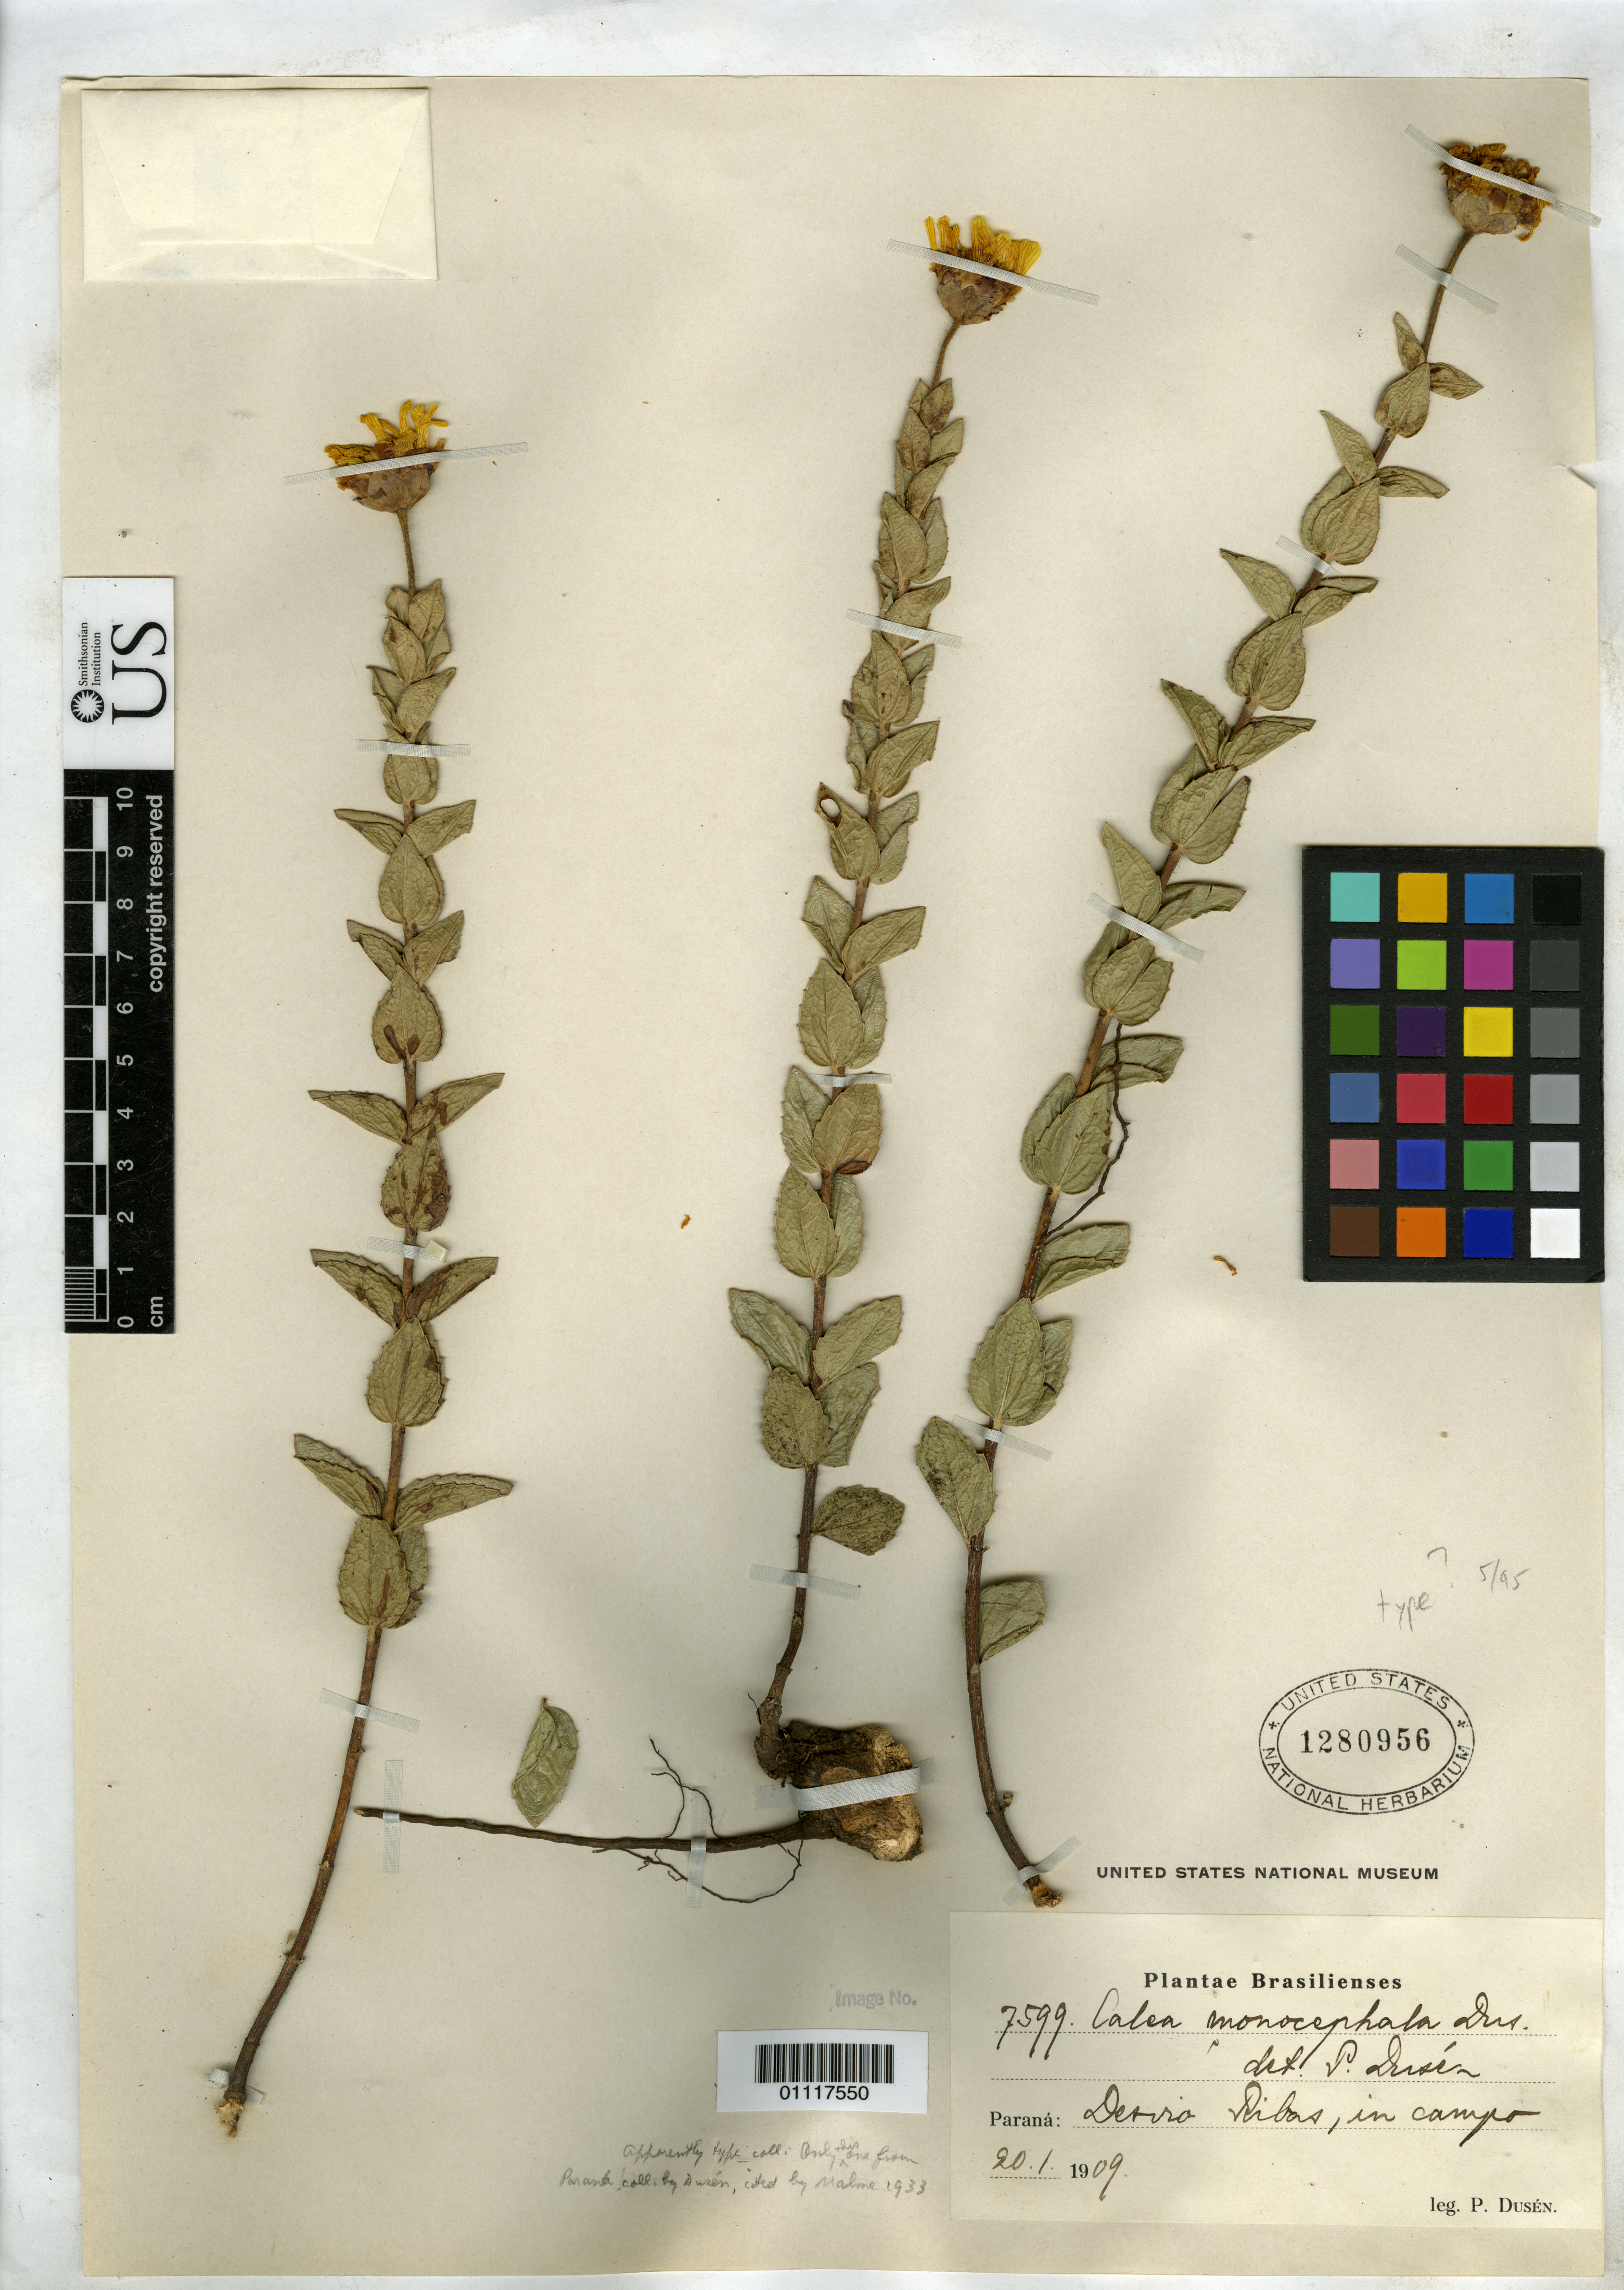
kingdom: Plantae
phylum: Tracheophyta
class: Magnoliopsida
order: Asterales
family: Asteraceae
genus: Calea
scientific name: Calea monocephala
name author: Dusén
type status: Type Collection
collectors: P. Dusén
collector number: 7599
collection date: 1909-01-20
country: Brazil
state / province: Paraná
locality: Desvio Ribas, in campo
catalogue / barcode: US 1280956